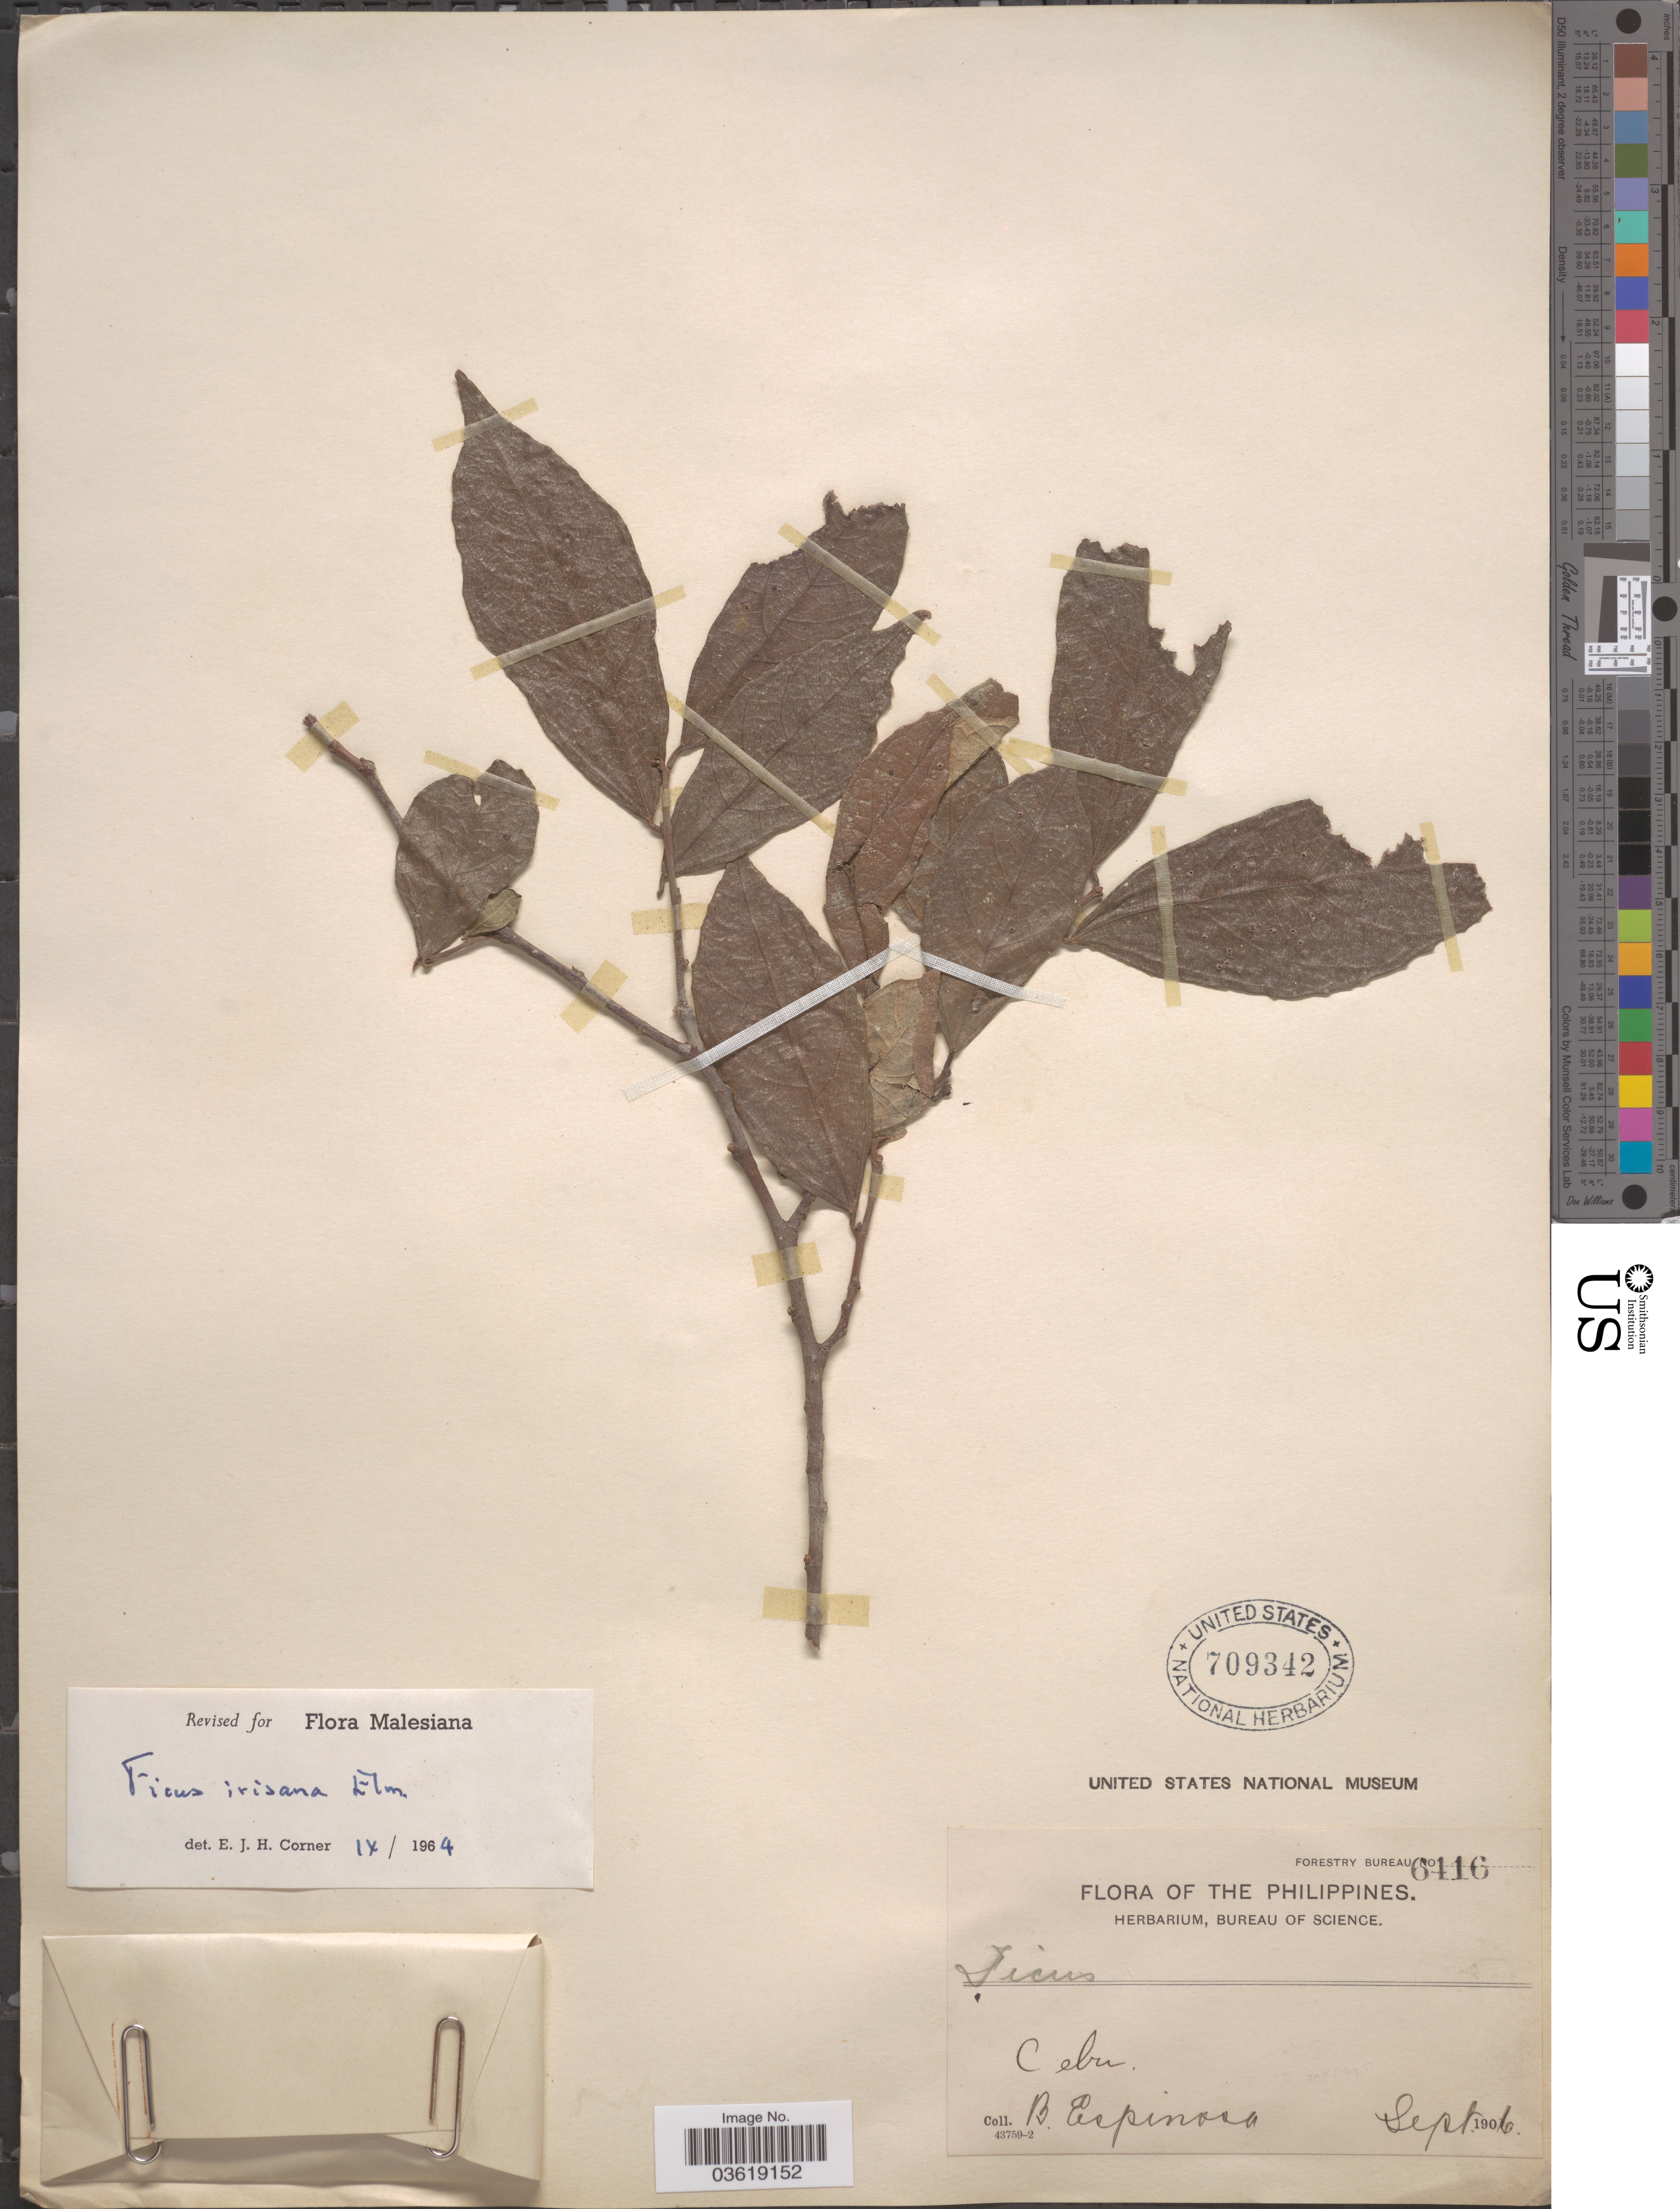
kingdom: Plantae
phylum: Tracheophyta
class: Magnoliopsida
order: Rosales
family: Moraceae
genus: Ficus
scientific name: Ficus irisana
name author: Elmer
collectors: B. Espinosa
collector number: Forestry Bureau 6416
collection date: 1906-09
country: Philippines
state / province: Central Visayas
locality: Cebu.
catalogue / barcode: US 709342